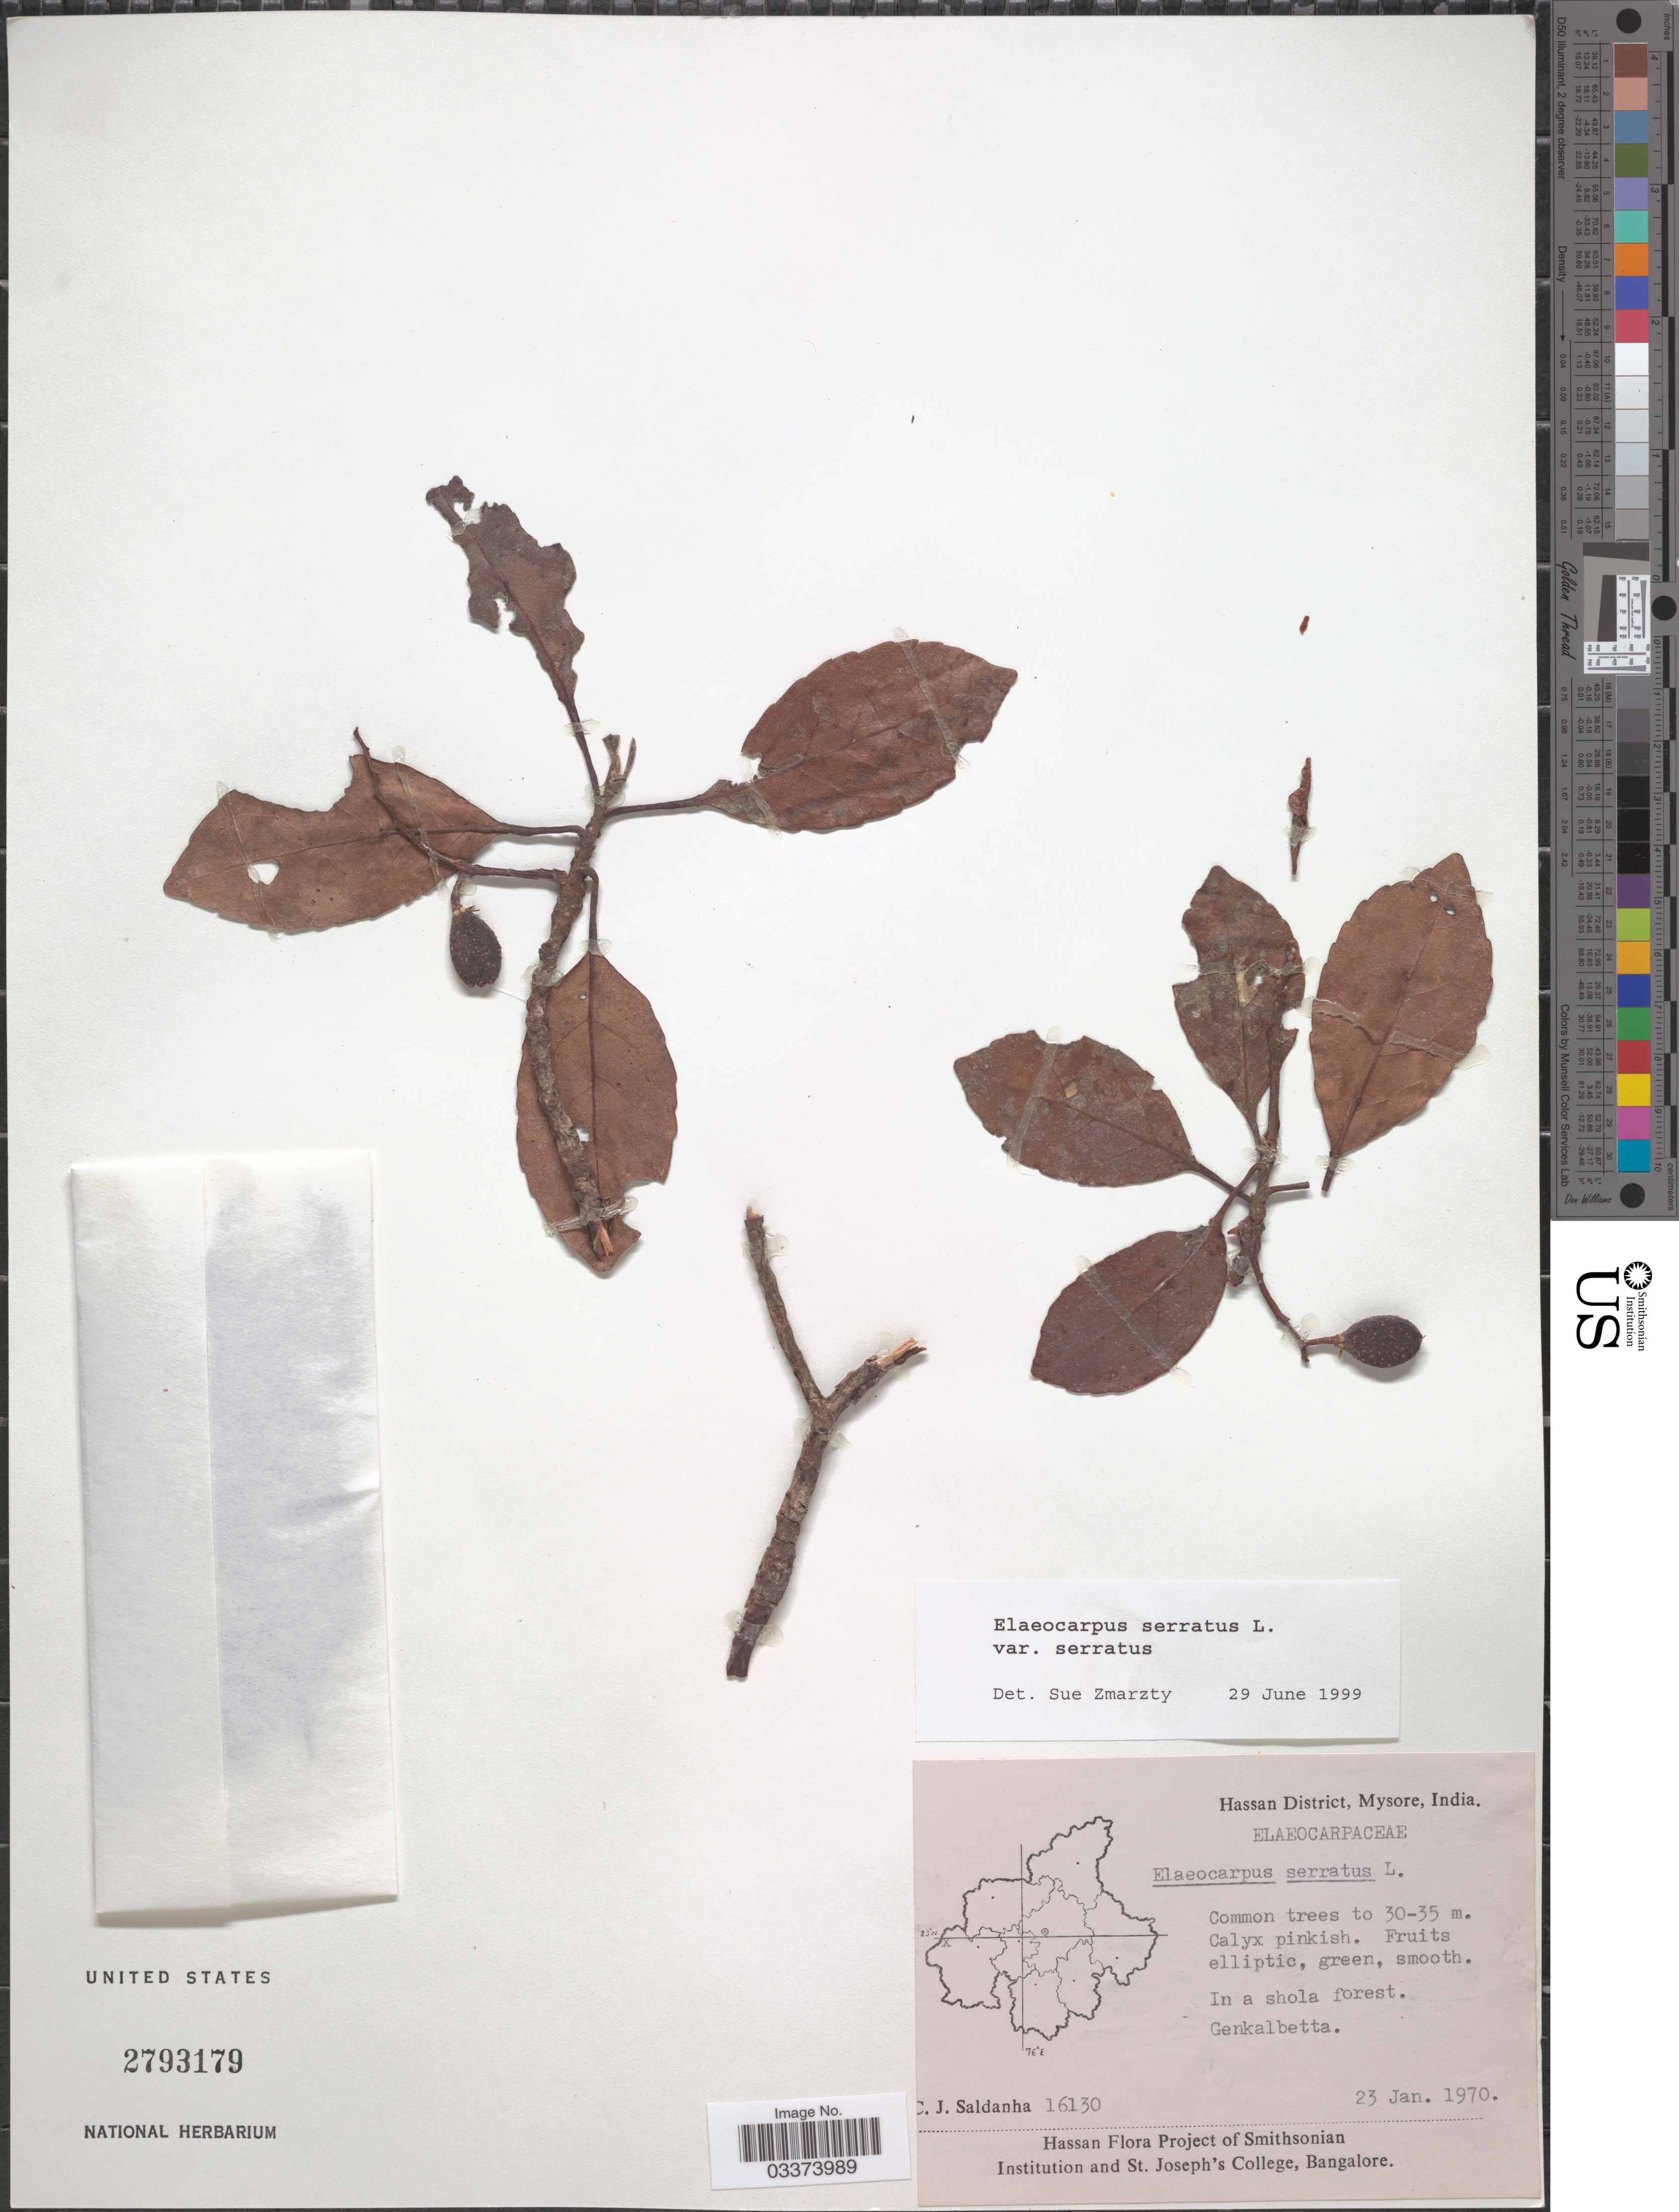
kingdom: Plantae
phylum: Tracheophyta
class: Magnoliopsida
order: Oxalidales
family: Elaeocarpaceae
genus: Elaeocarpus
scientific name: Elaeocarpus serratus var. serratus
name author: L.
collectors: C. J. Saldanha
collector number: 16130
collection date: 1970-01-23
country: India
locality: Hassan District, Mysore. Genkalbetta.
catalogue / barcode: US 2793179